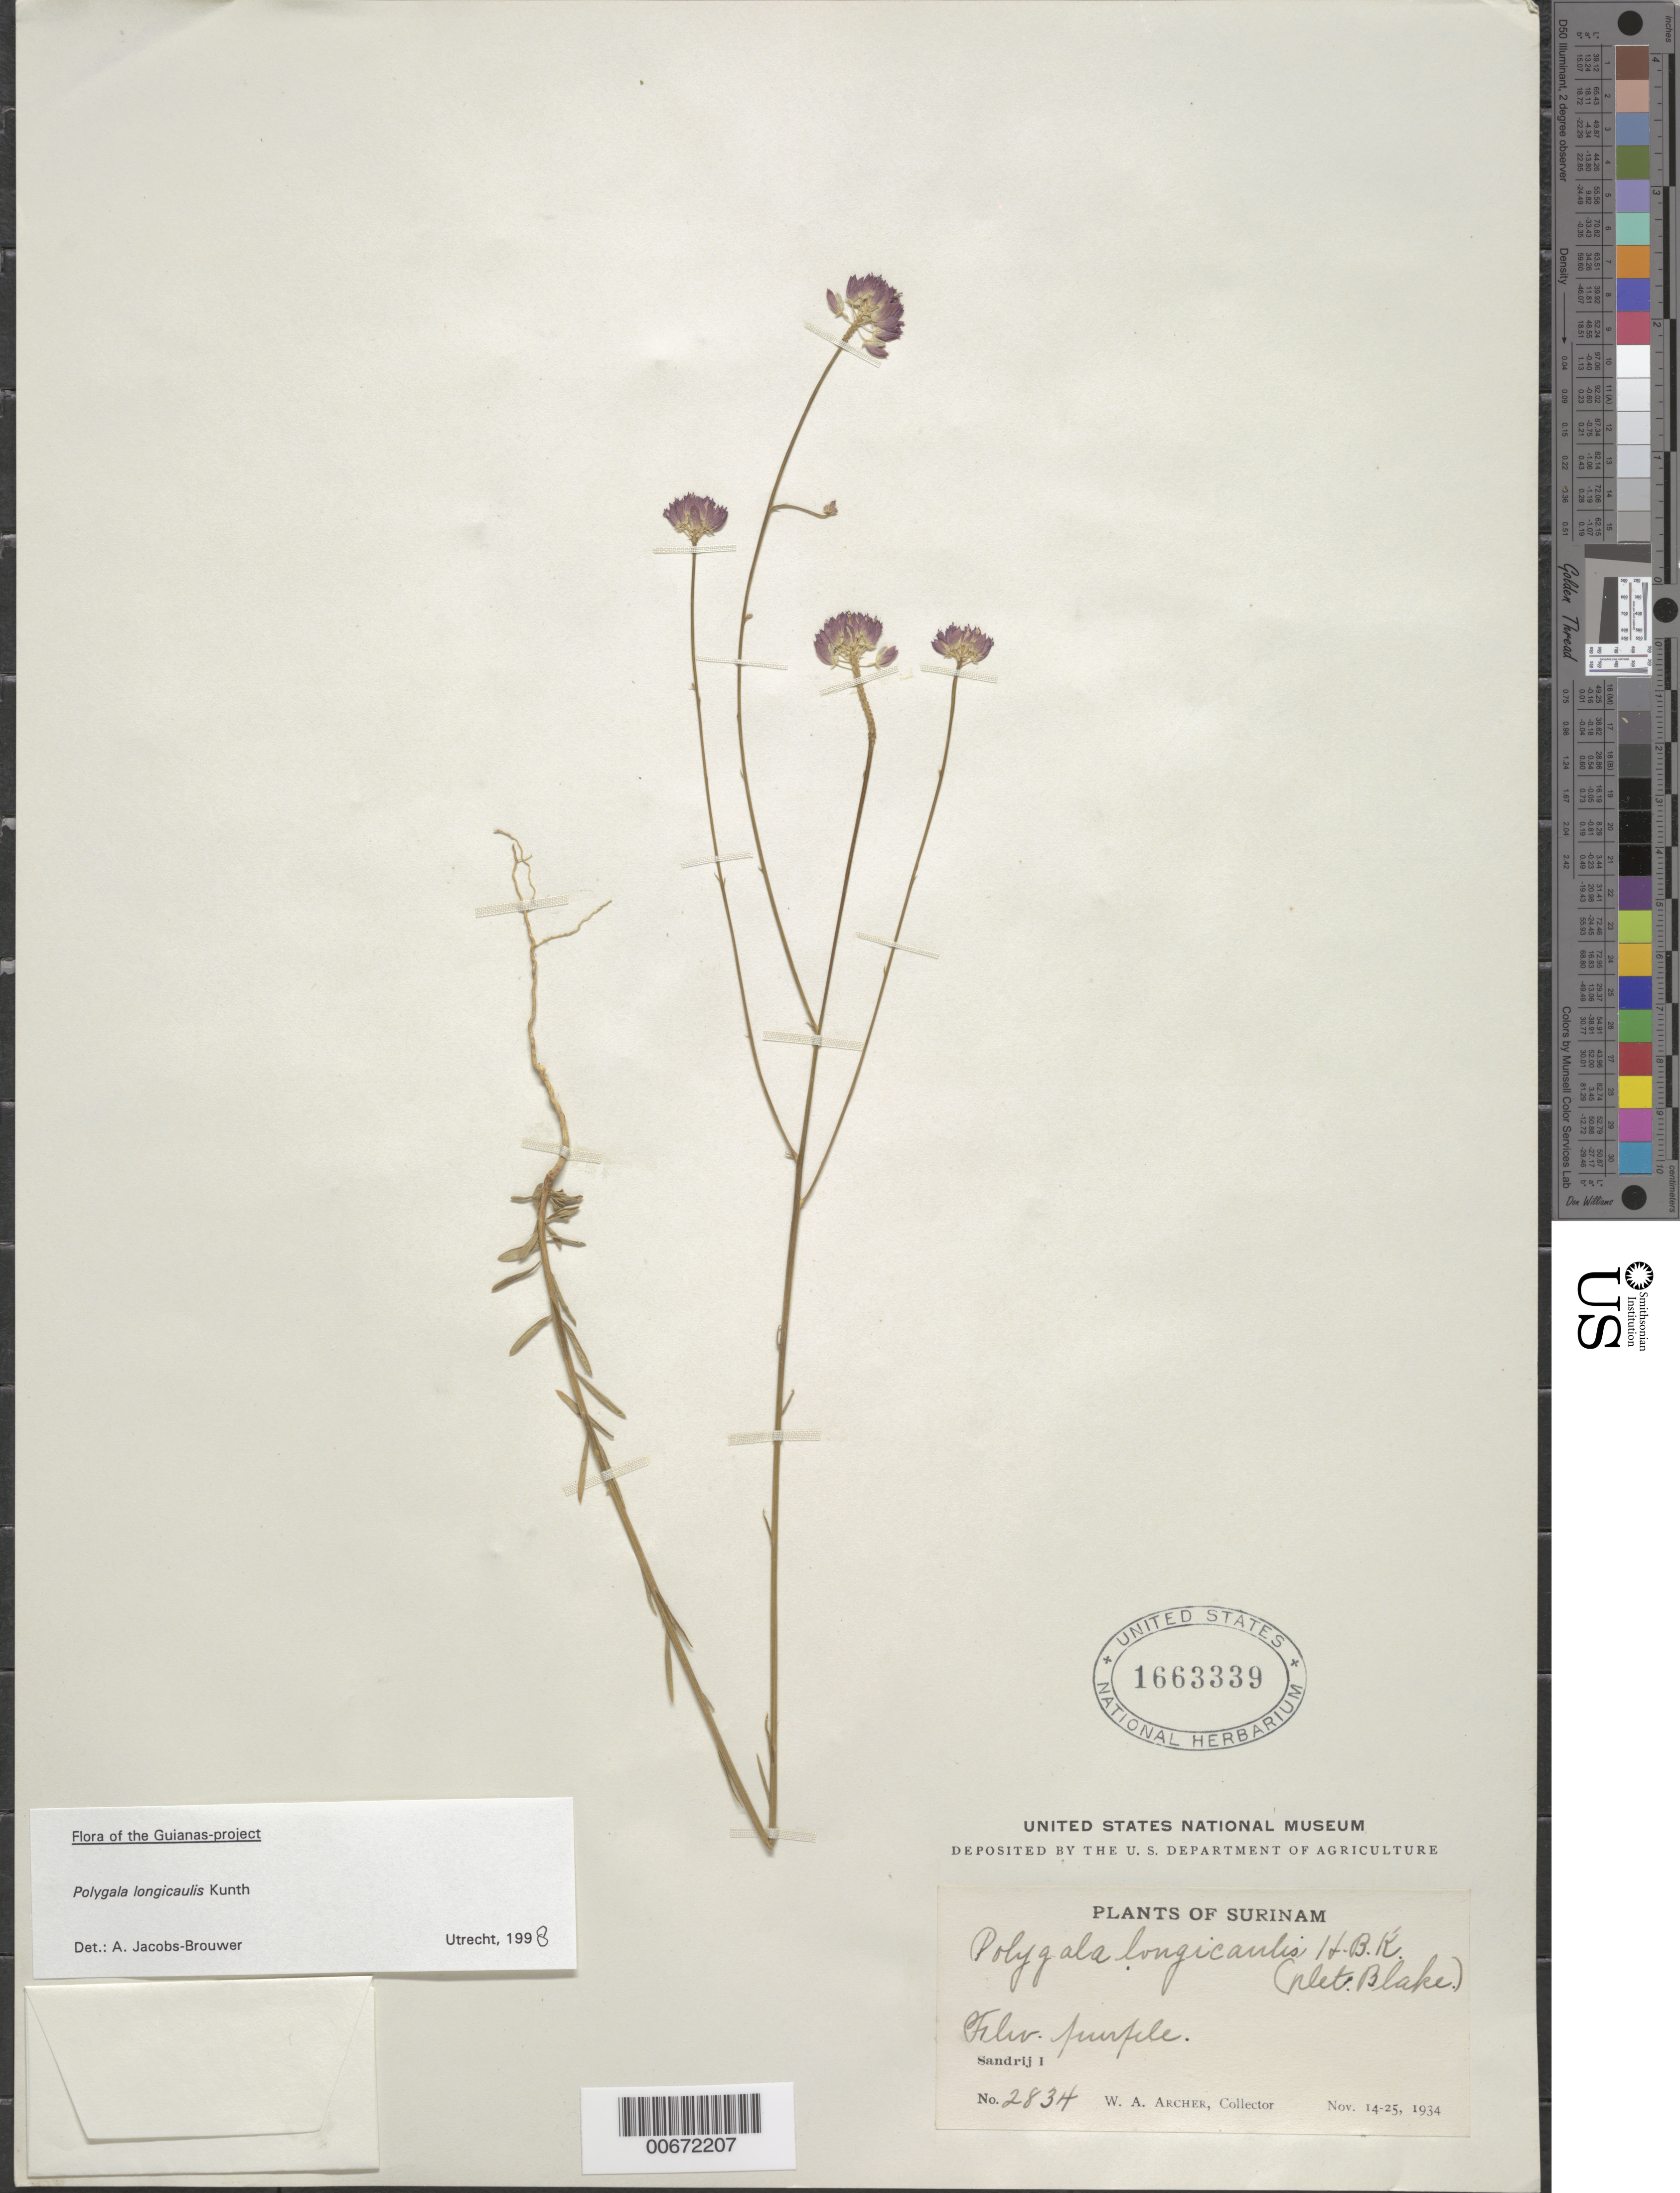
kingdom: Plantae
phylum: Tracheophyta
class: Magnoliopsida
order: Fabales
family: Polygalaceae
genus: Polygala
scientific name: Polygala longicaulis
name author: Kunth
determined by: Jacobs-Brouwer, A.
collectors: W. A. Archer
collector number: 2834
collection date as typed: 14-Nov-34 to 25-Nov-34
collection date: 1934-11-14/1934-11-25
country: Suriname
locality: Zanderij I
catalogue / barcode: US 1663339